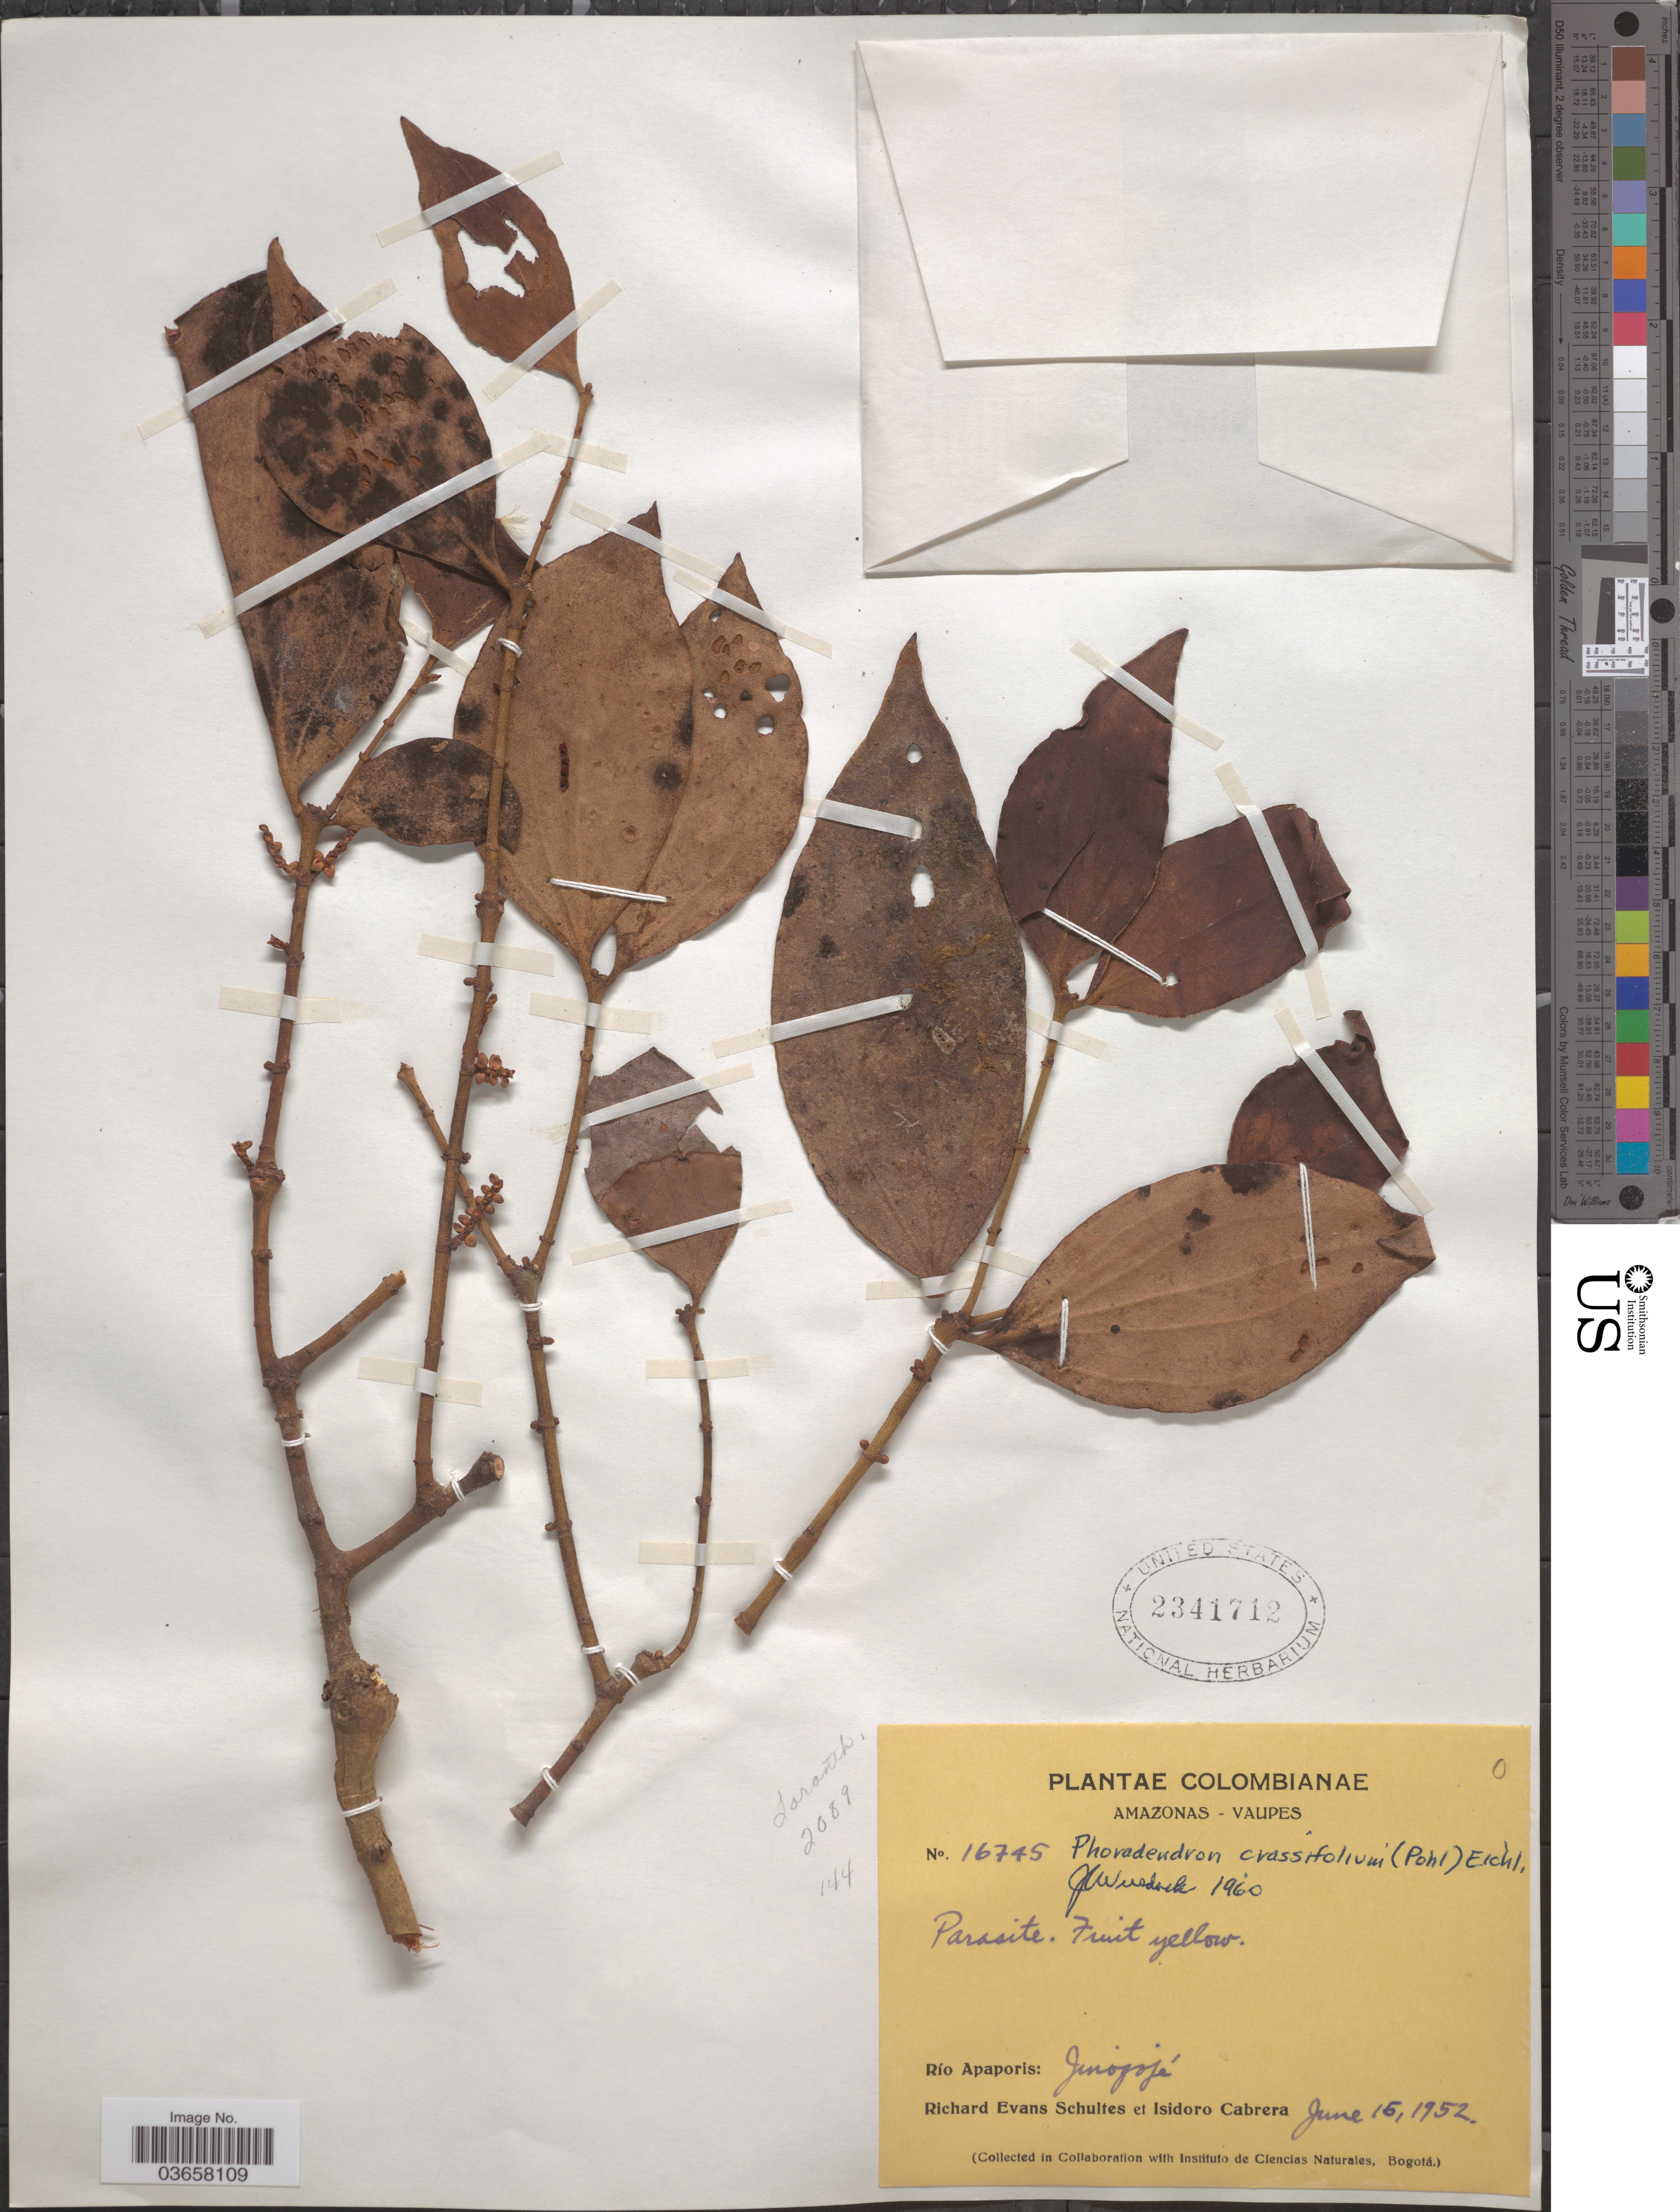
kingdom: Plantae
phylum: Tracheophyta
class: Magnoliopsida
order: Santalales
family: Viscaceae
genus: Phoradendron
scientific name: Phoradendron crassifolium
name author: (Pohl ex DC.) Eichler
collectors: R. E. Schultes & I. Cabrera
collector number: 16745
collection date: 1952-06-15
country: Colombia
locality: Amazonas-Vaupes. Río Apaporis: Jinogojé.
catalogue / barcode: US 2341712